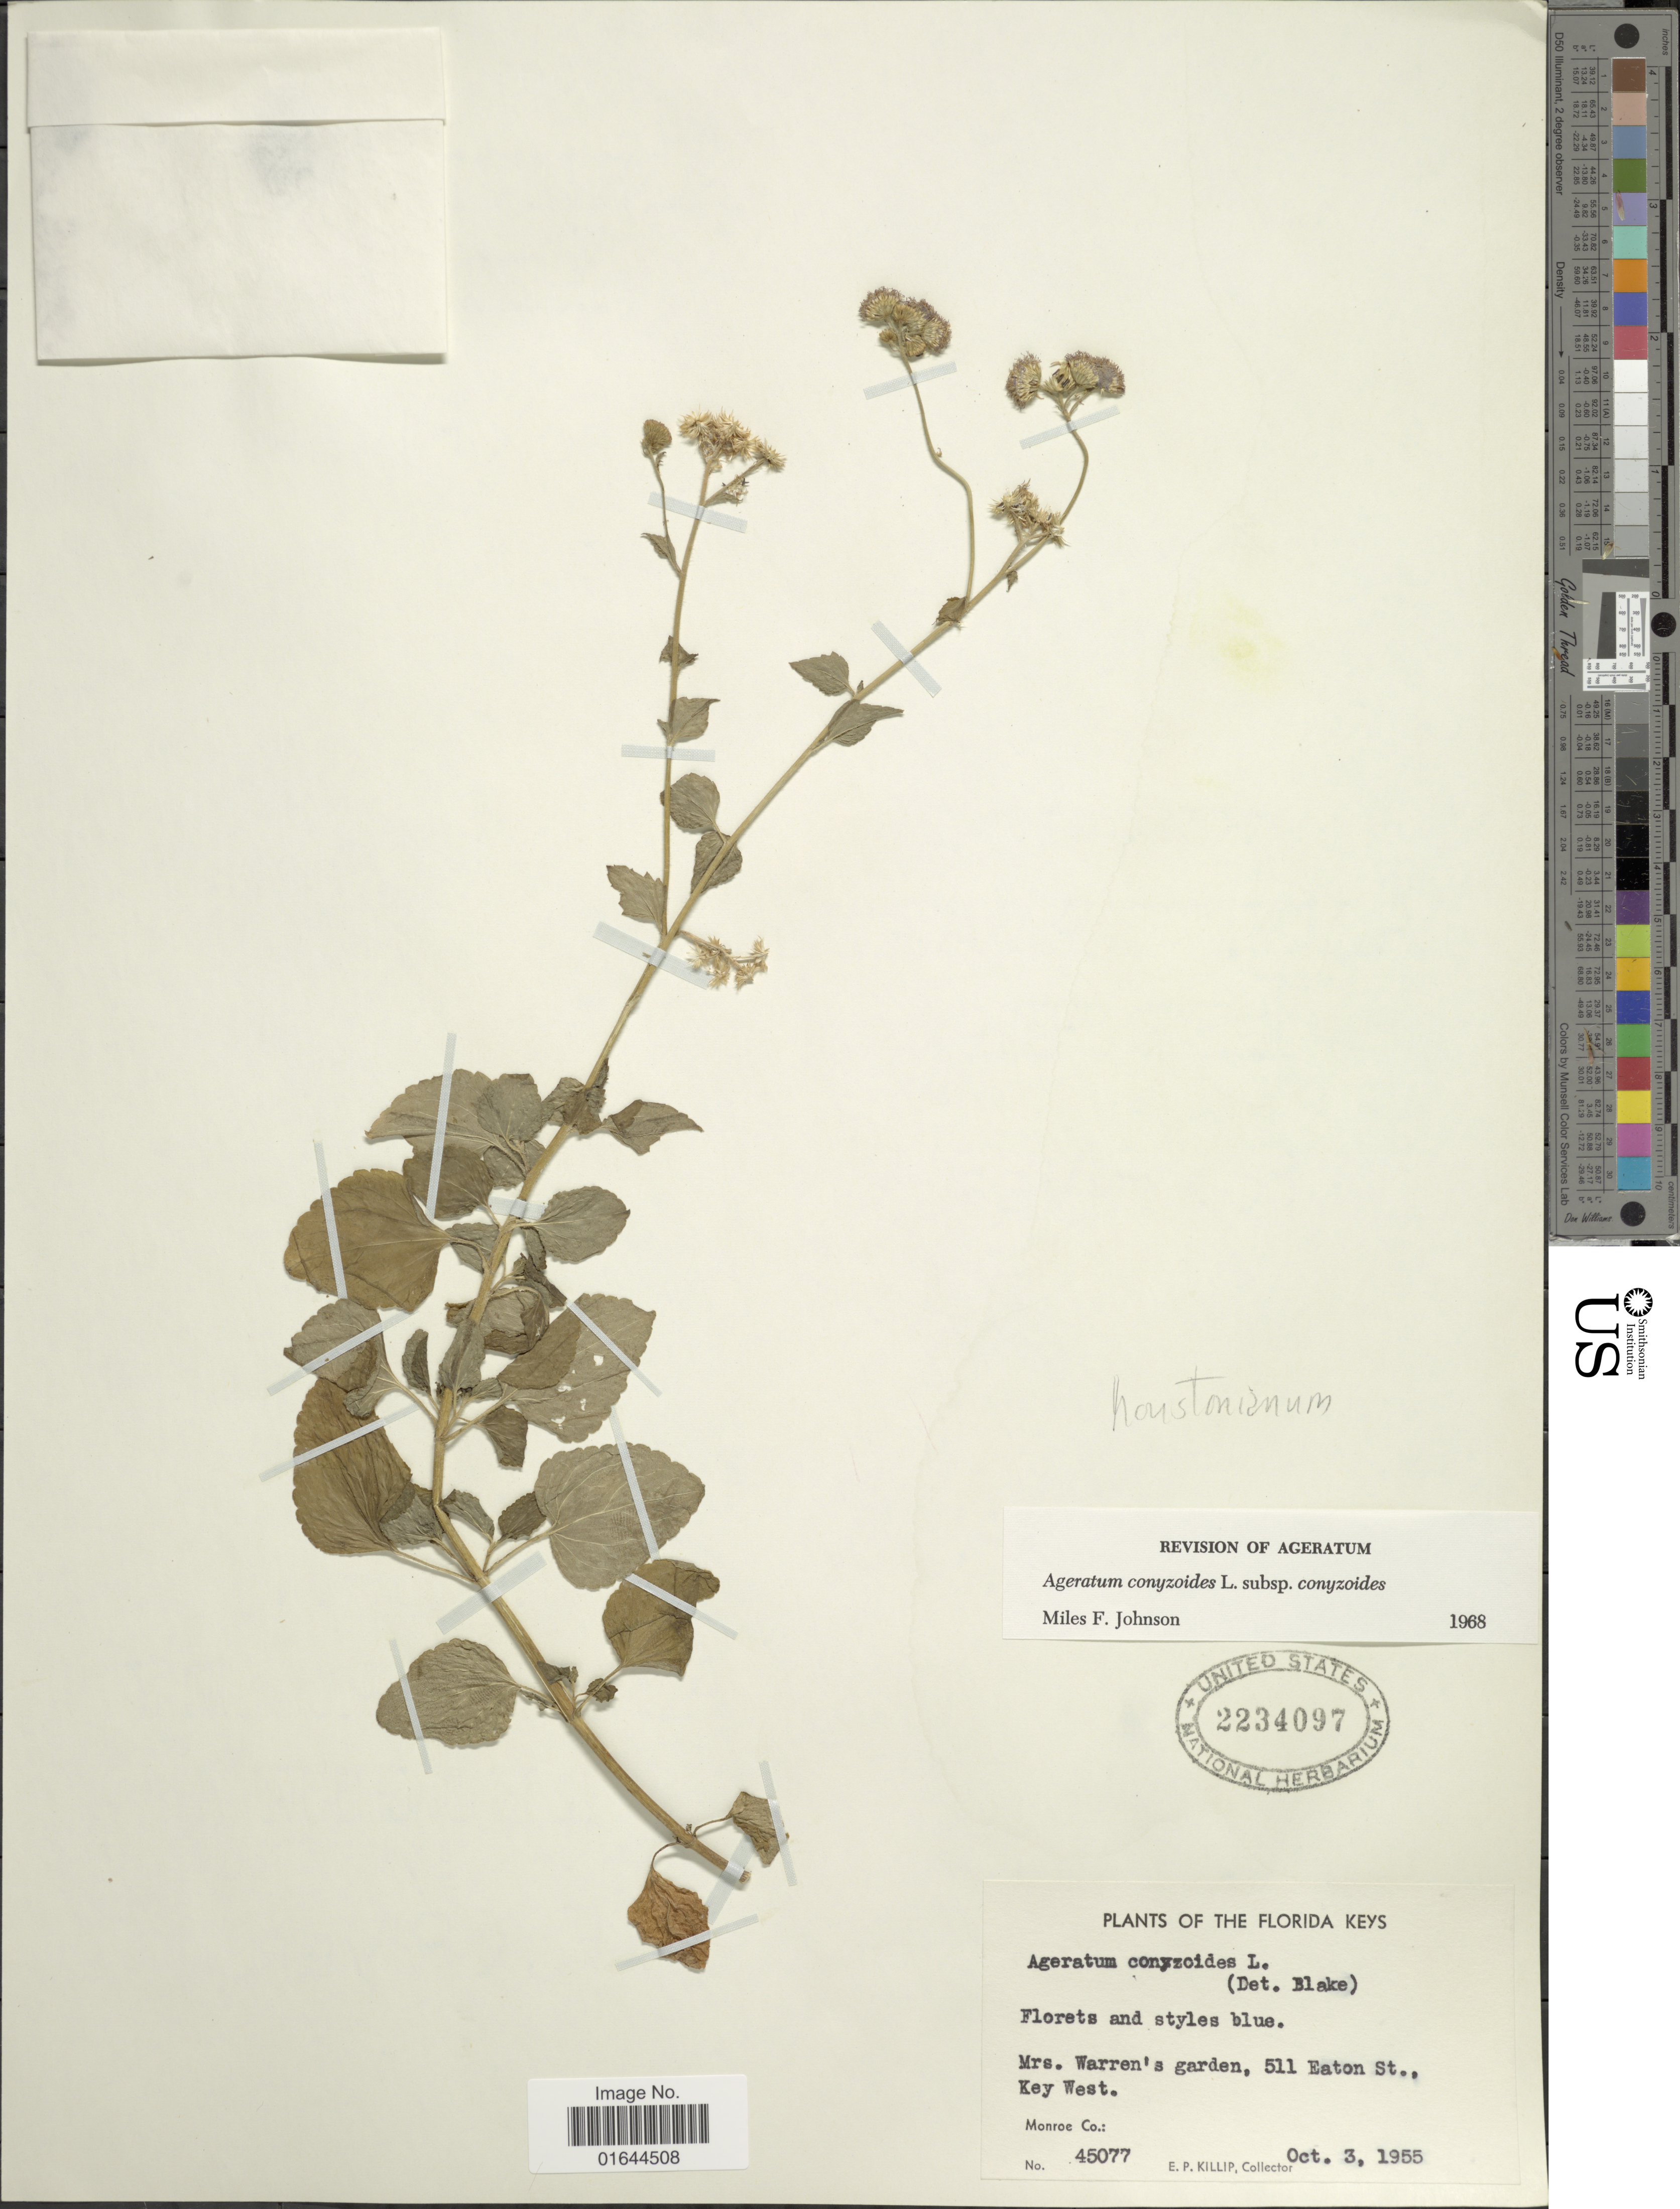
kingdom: Plantae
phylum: Tracheophyta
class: Magnoliopsida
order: Asterales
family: Asteraceae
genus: Ageratum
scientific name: Ageratum houstonianum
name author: Mill.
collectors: E. P. Killip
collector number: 45077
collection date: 1955-10-03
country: United States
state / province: Florida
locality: The Florida Keys. Mrs. Warren's garden, 511 Easton St., Key West. Monroe Co.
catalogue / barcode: US 2234097